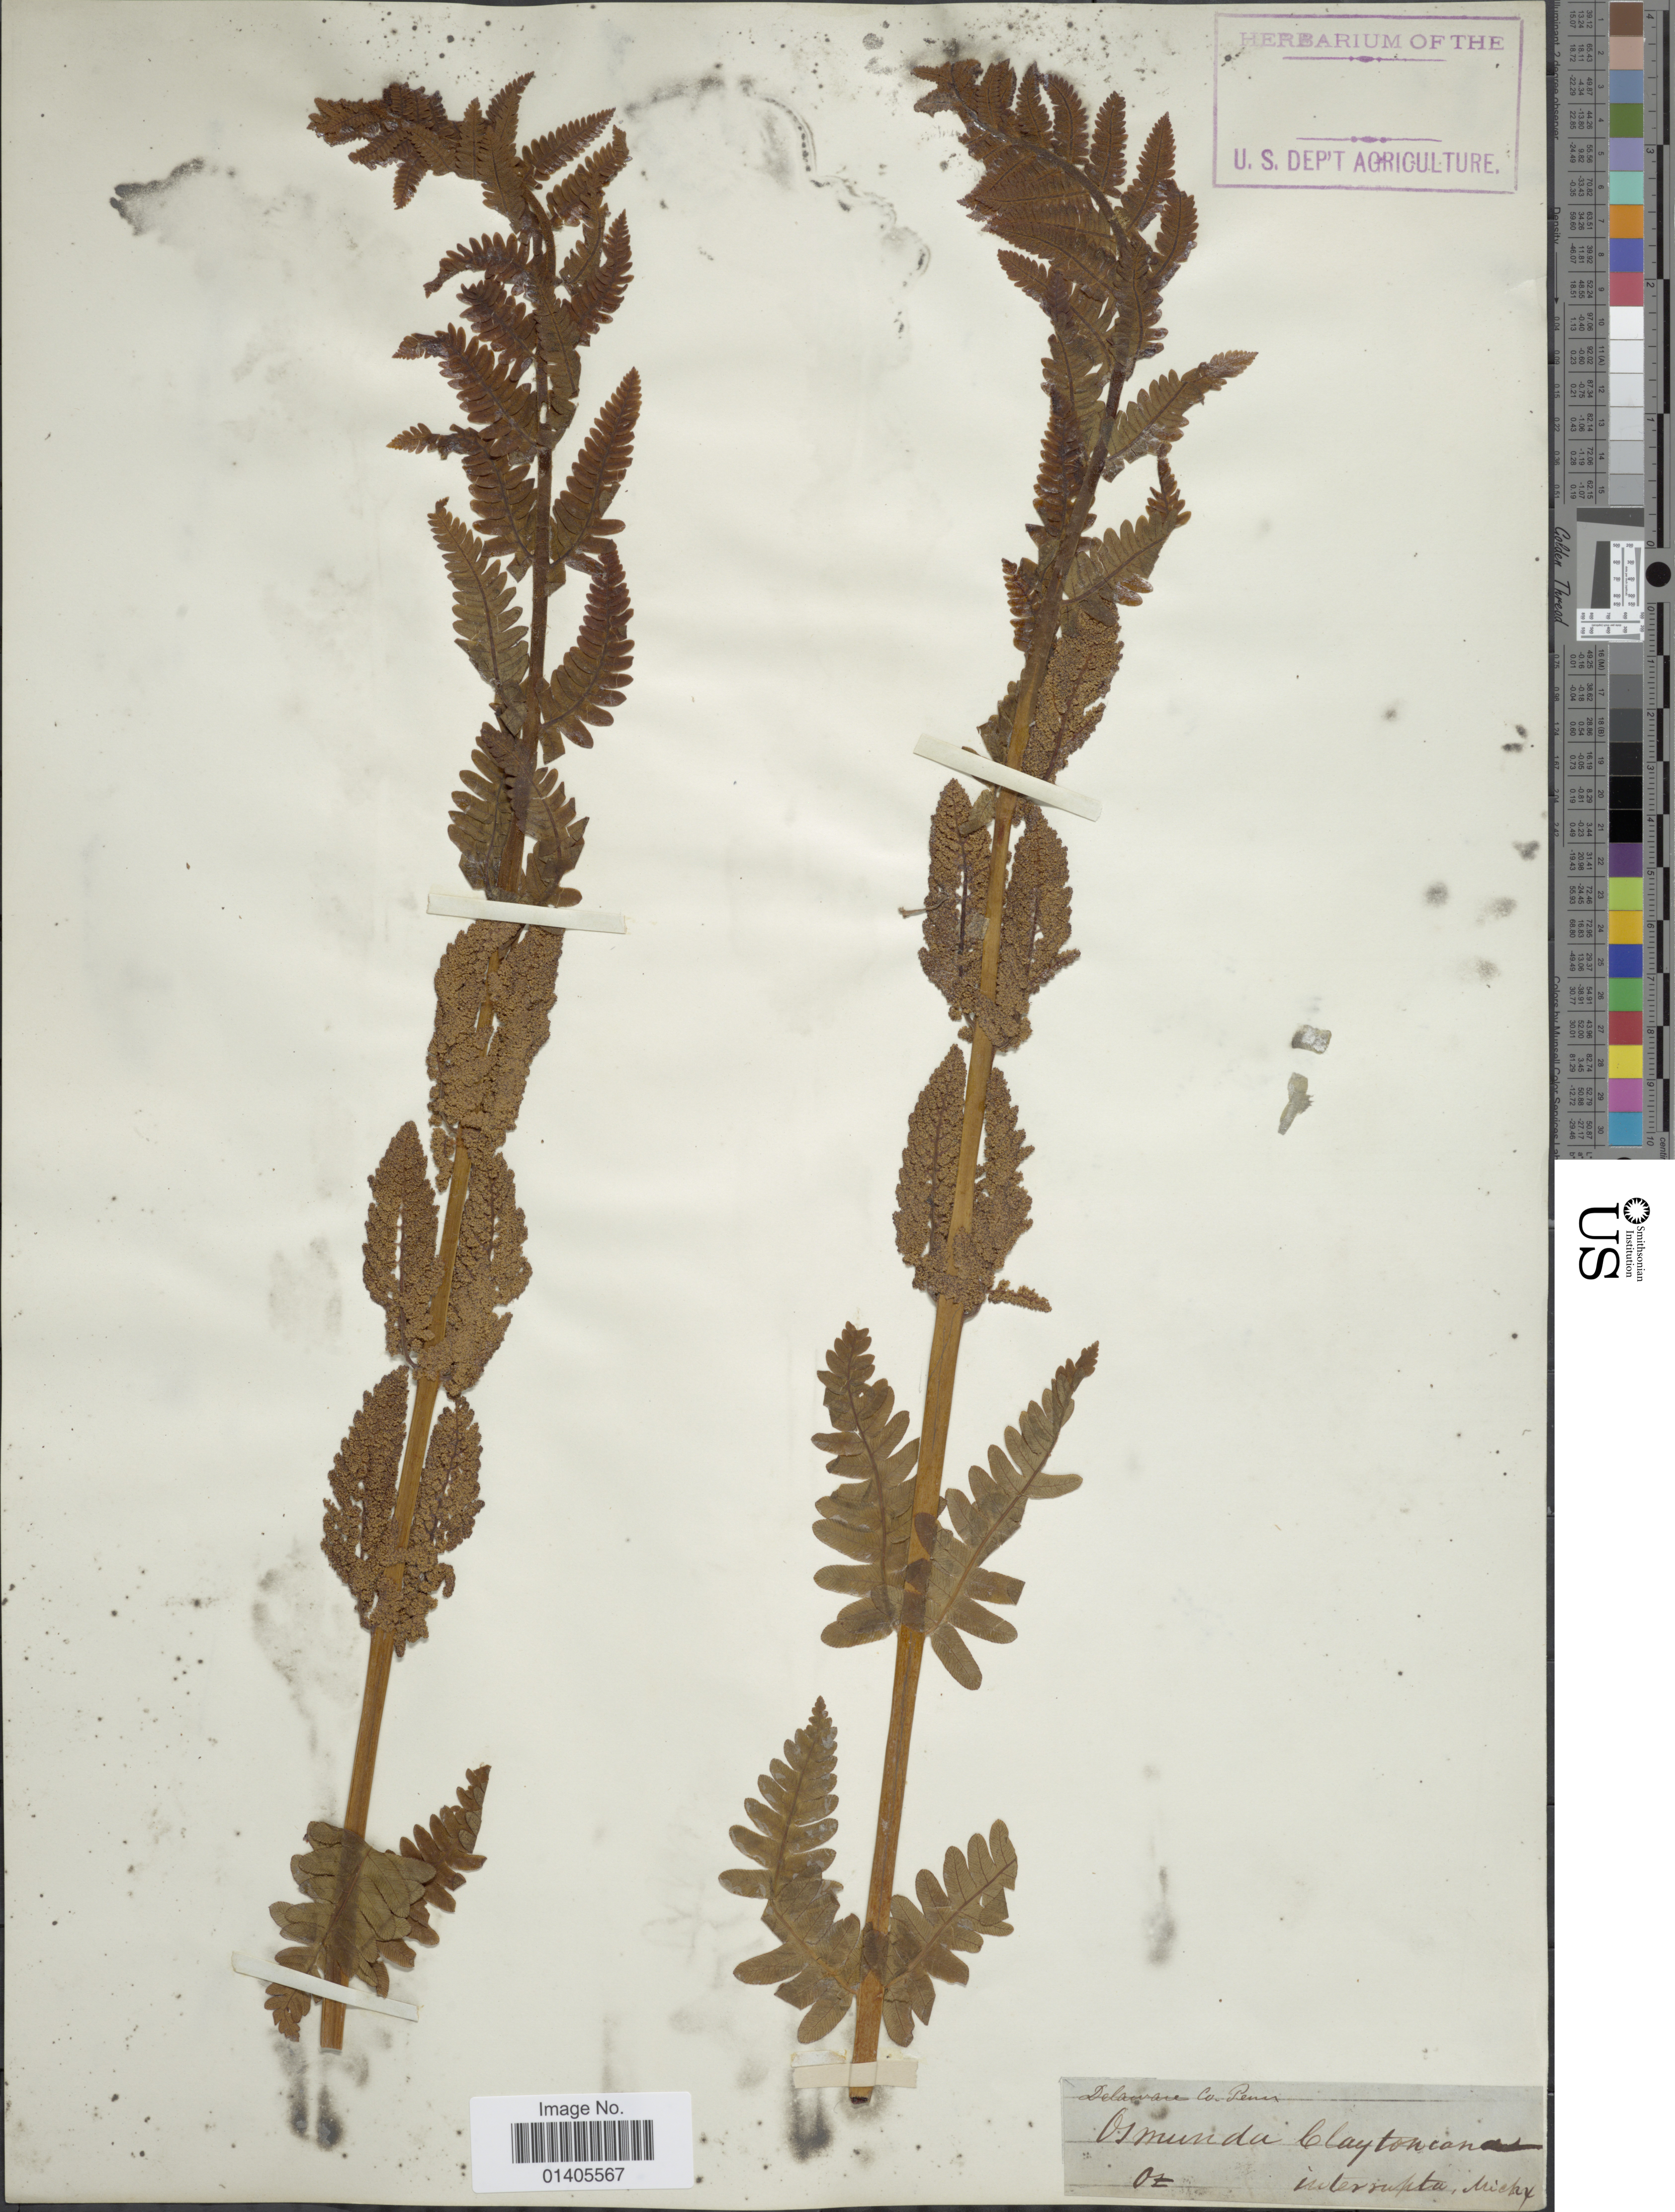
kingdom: Plantae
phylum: Tracheophyta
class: Polypodiopsida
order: Osmundales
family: Osmundaceae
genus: Osmunda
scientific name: Osmunda claytoniana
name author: (L.) Tagawa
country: United States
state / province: Pennsylvania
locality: Delaware Co.